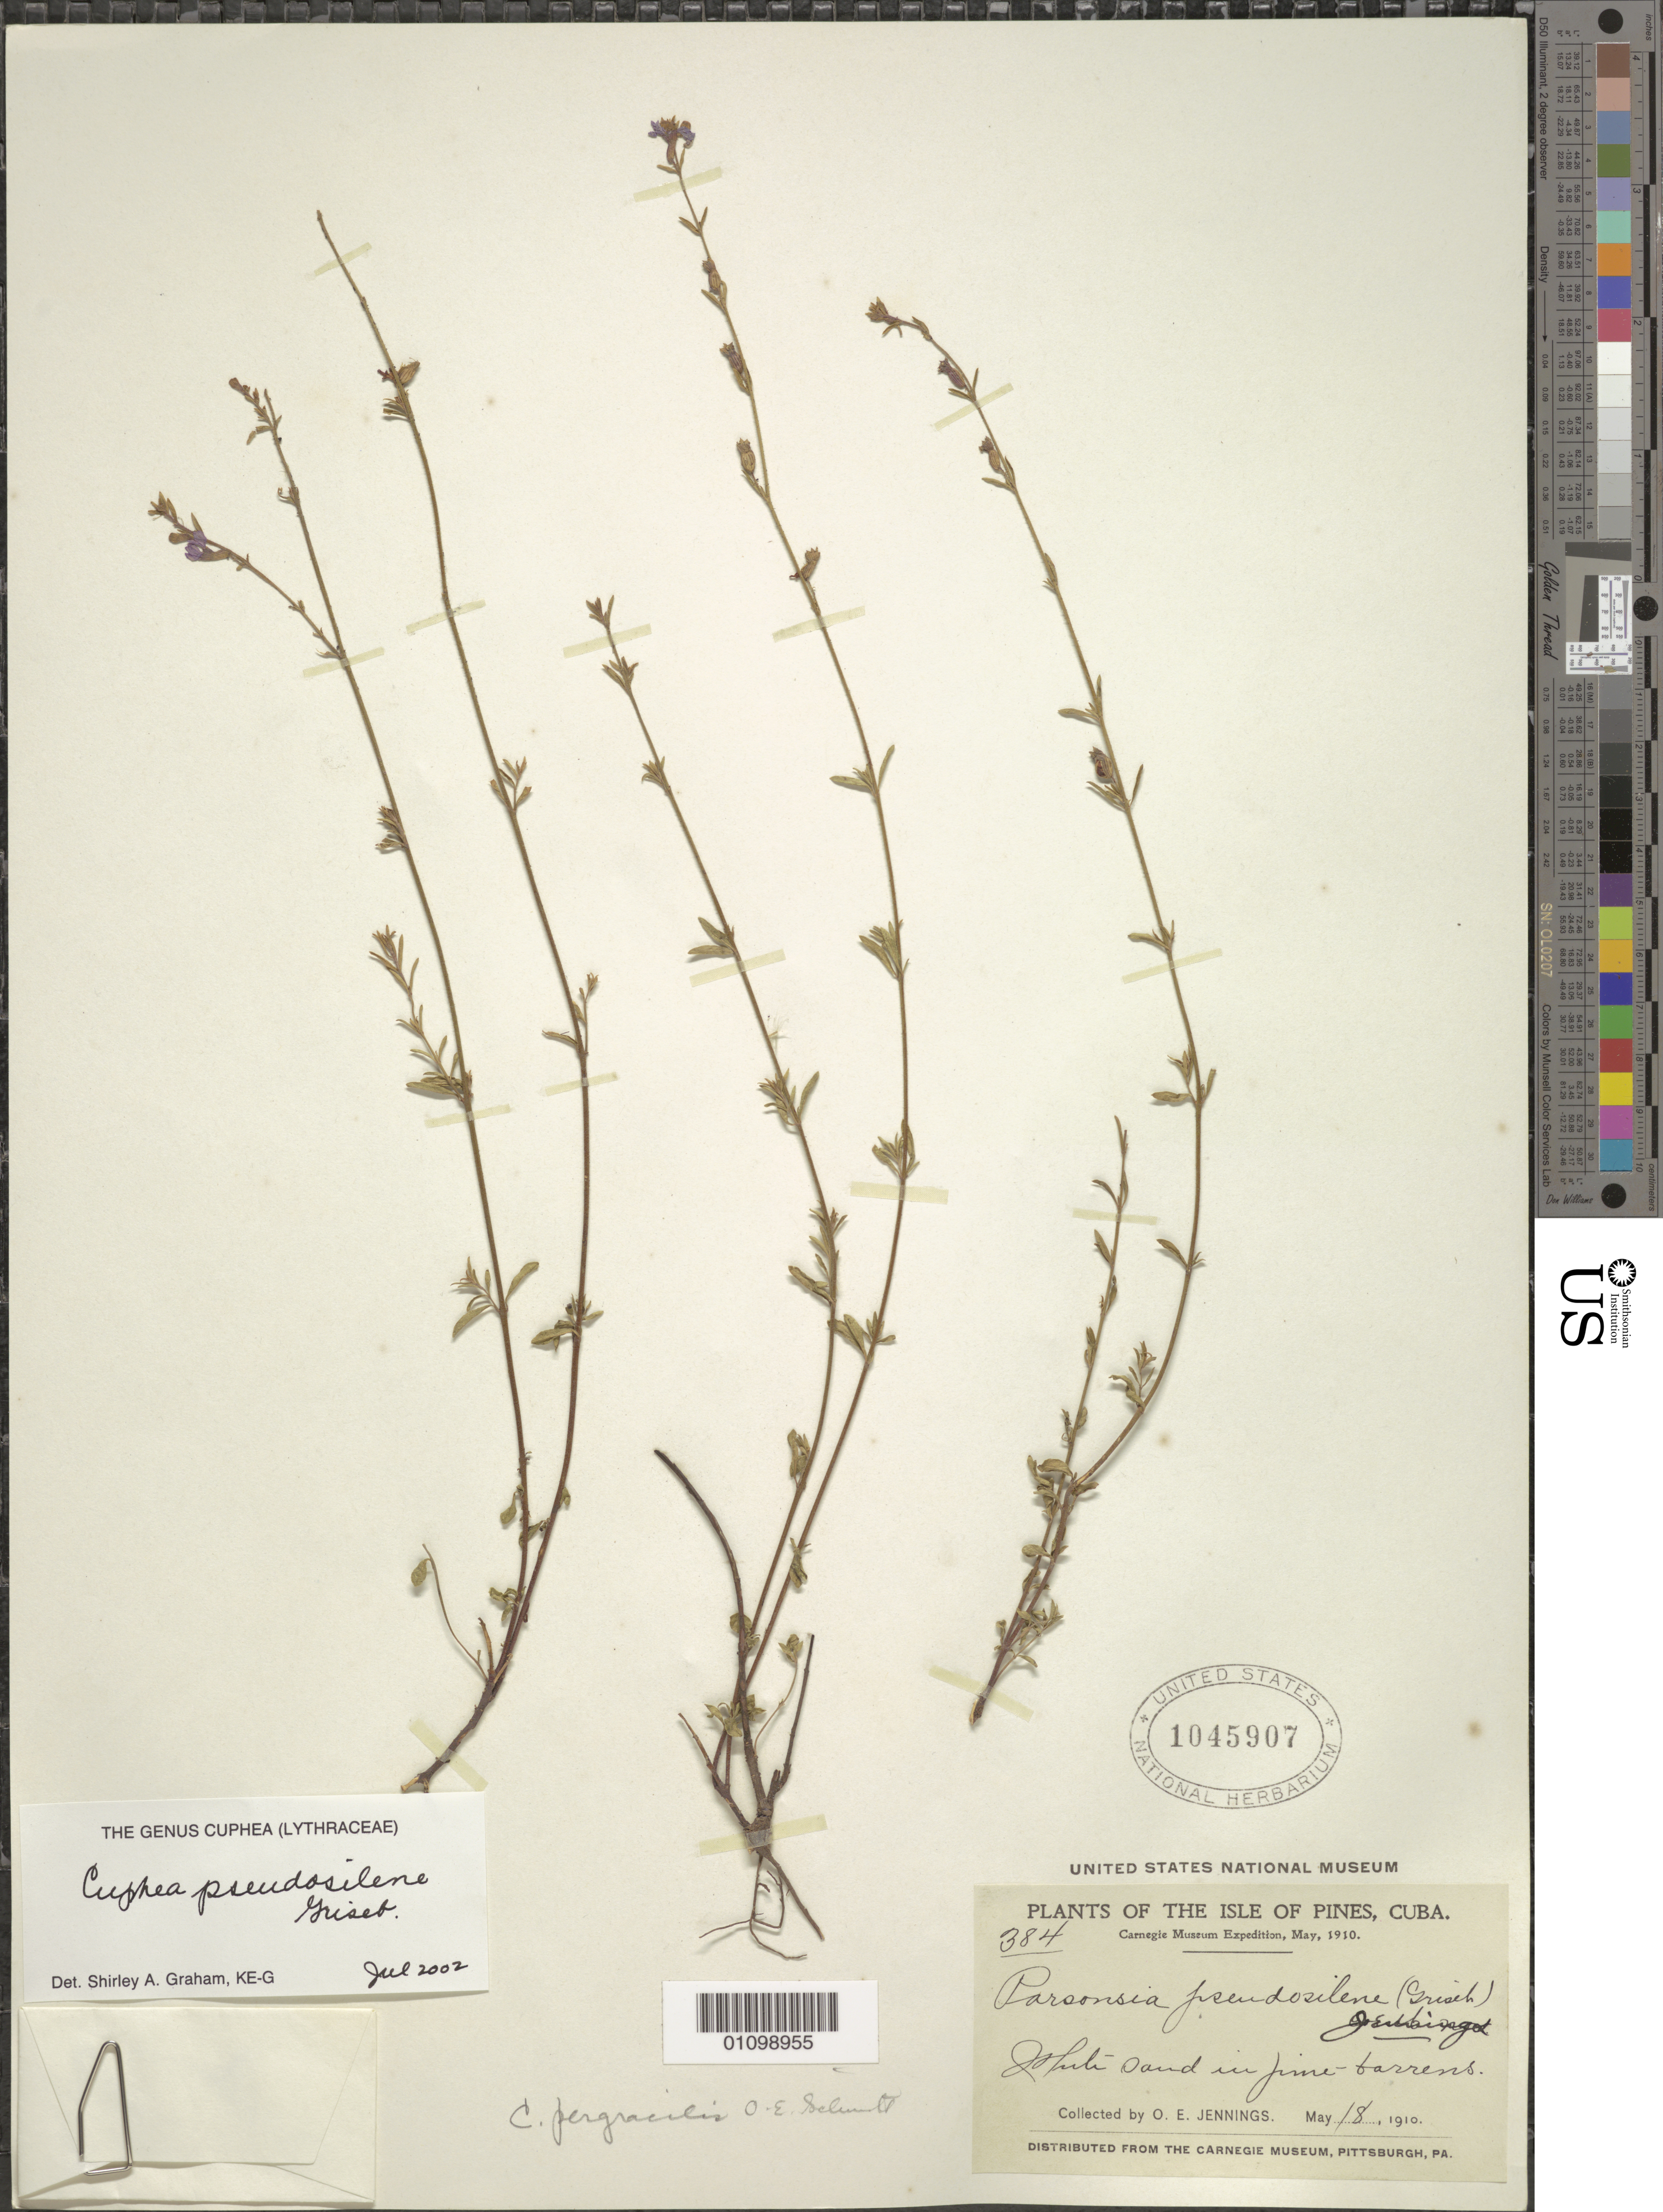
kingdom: Plantae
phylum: Tracheophyta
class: Magnoliopsida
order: Myrtales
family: Lythraceae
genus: Cuphea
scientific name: Cuphea pseudosilene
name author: Griseb.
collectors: O. E. Jennings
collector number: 384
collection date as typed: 18 May 1910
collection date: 1910-05-18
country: Cuba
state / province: Isla de La Juventud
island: Isla de la Juventud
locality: Sand in pine-tarrens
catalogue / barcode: US 1045907